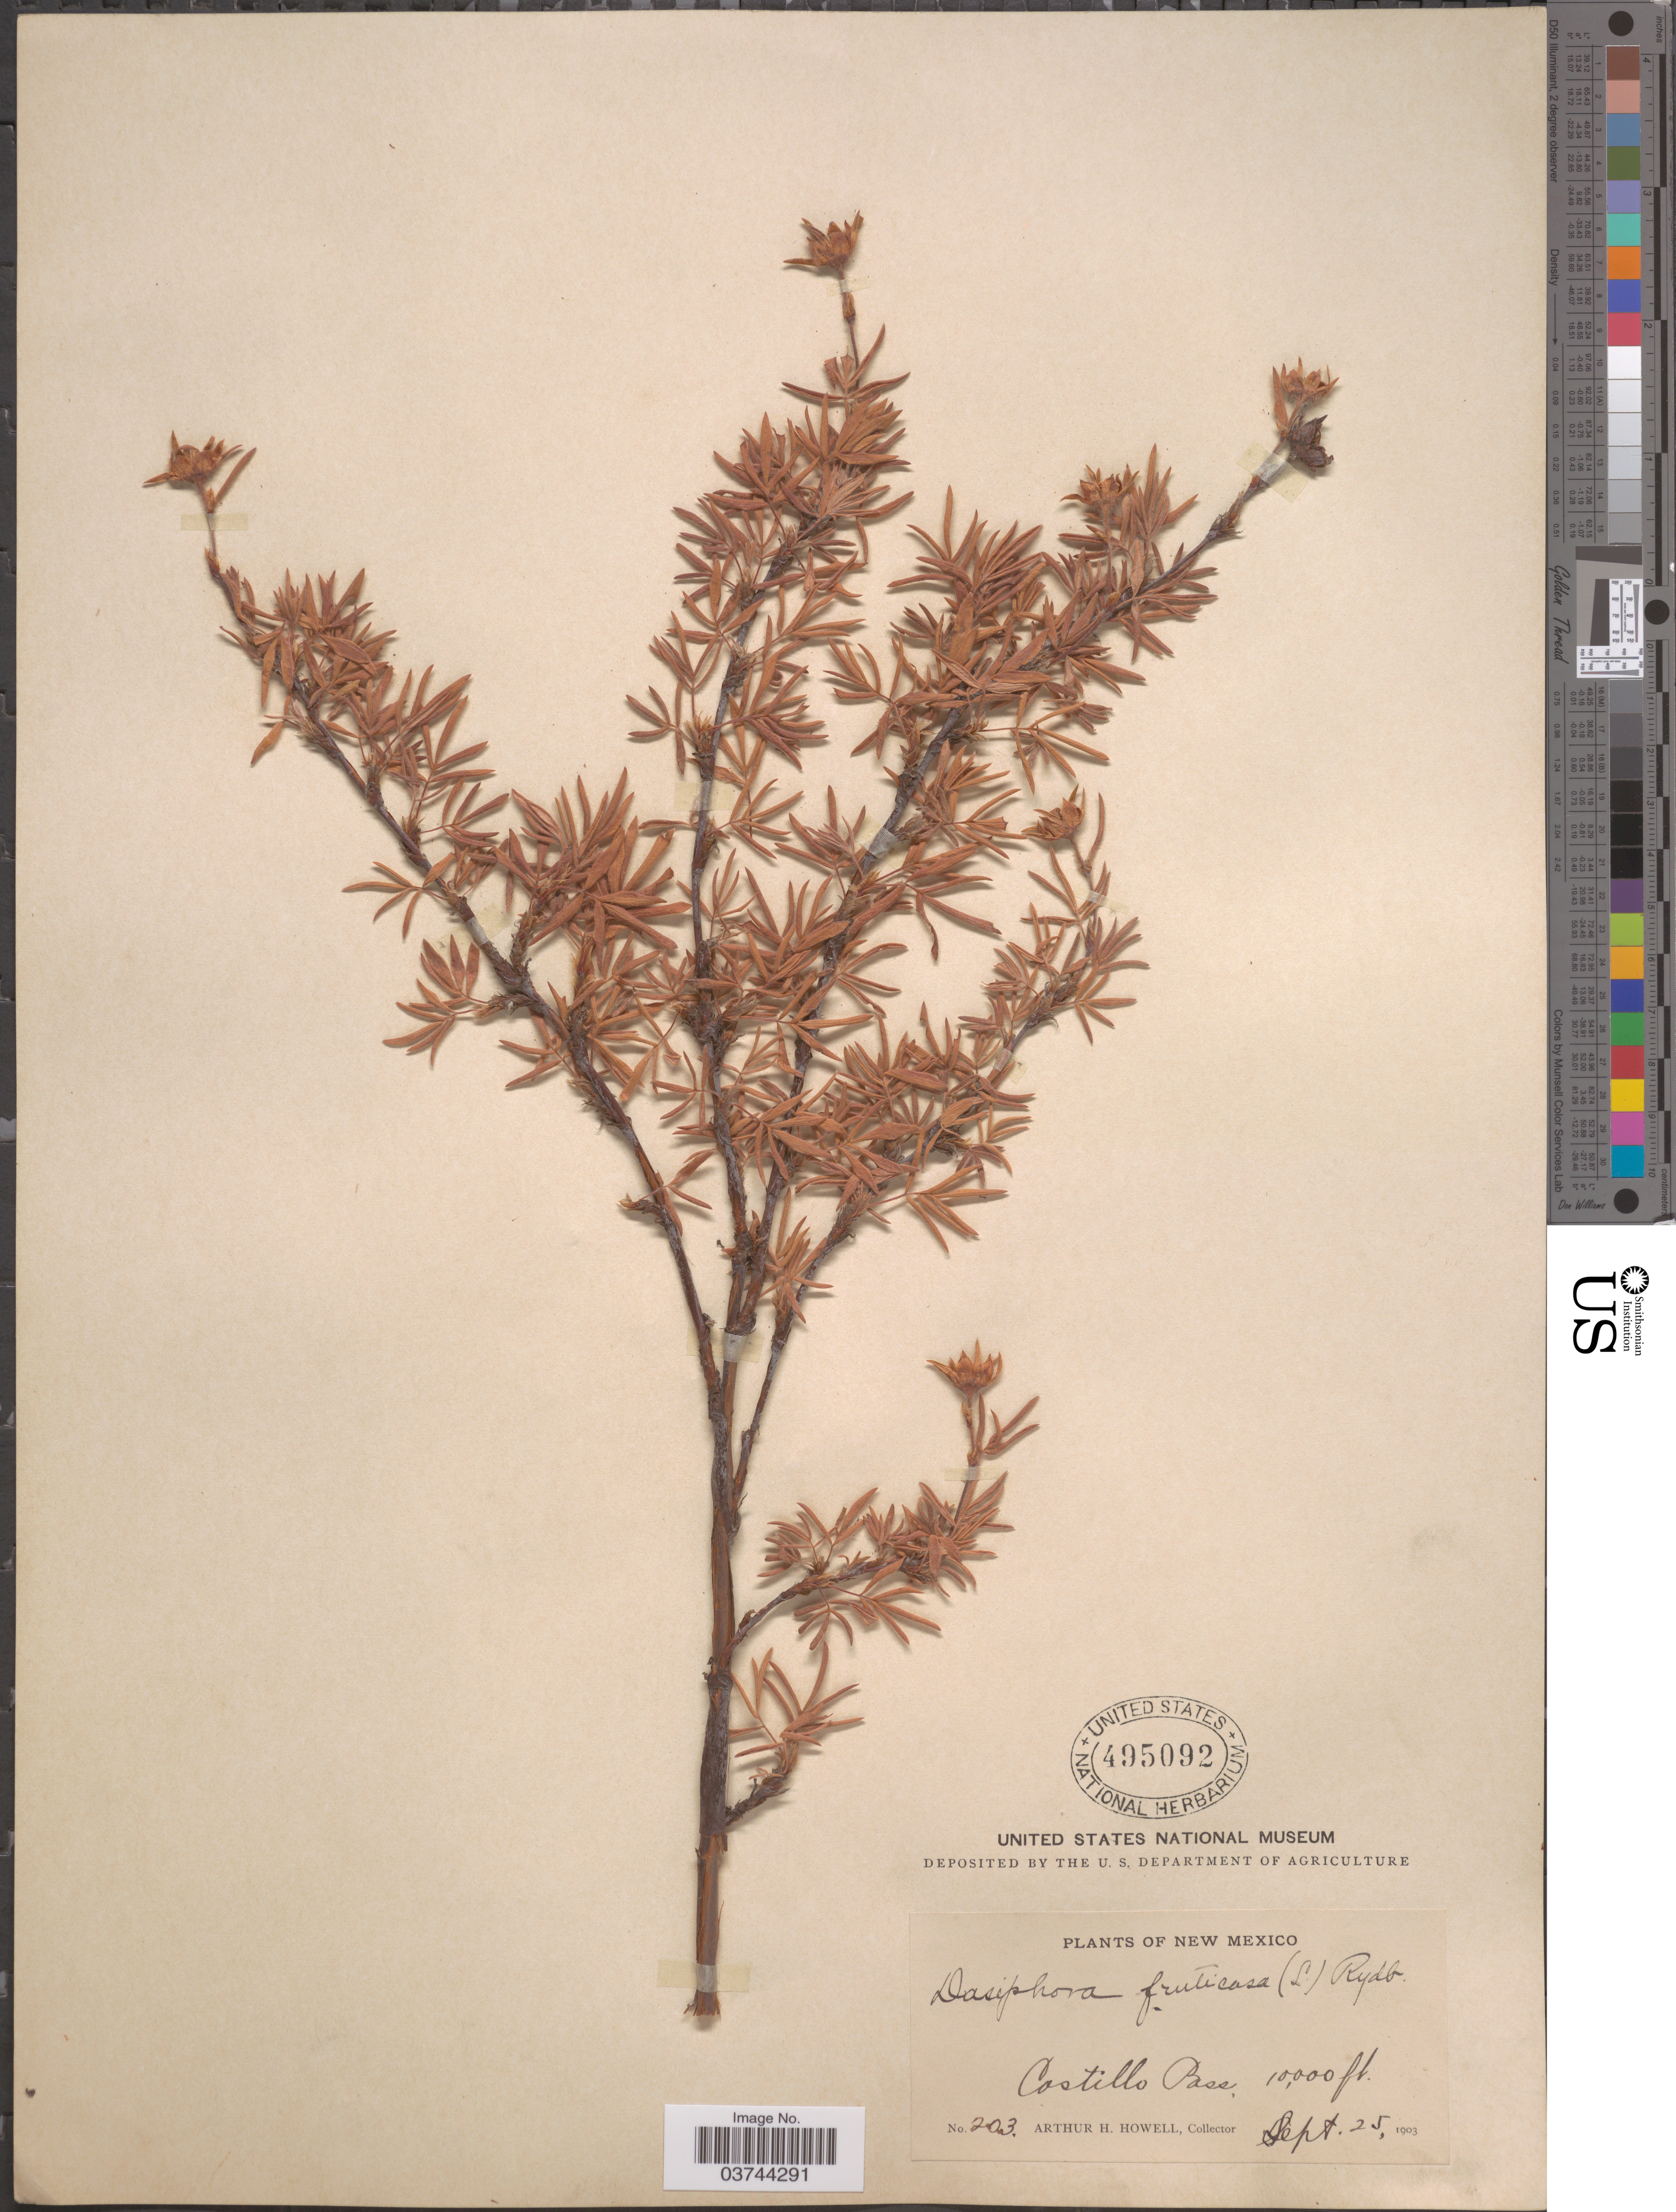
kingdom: Plantae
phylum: Tracheophyta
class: Magnoliopsida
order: Rosales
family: Rosaceae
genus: Dasiphora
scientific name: Dasiphora fruticosa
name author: (L.) Rydb.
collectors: A. H. Howell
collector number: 203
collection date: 1903-09-25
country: United States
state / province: New Mexico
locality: Castillo Pass.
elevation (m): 3048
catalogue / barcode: US 495092